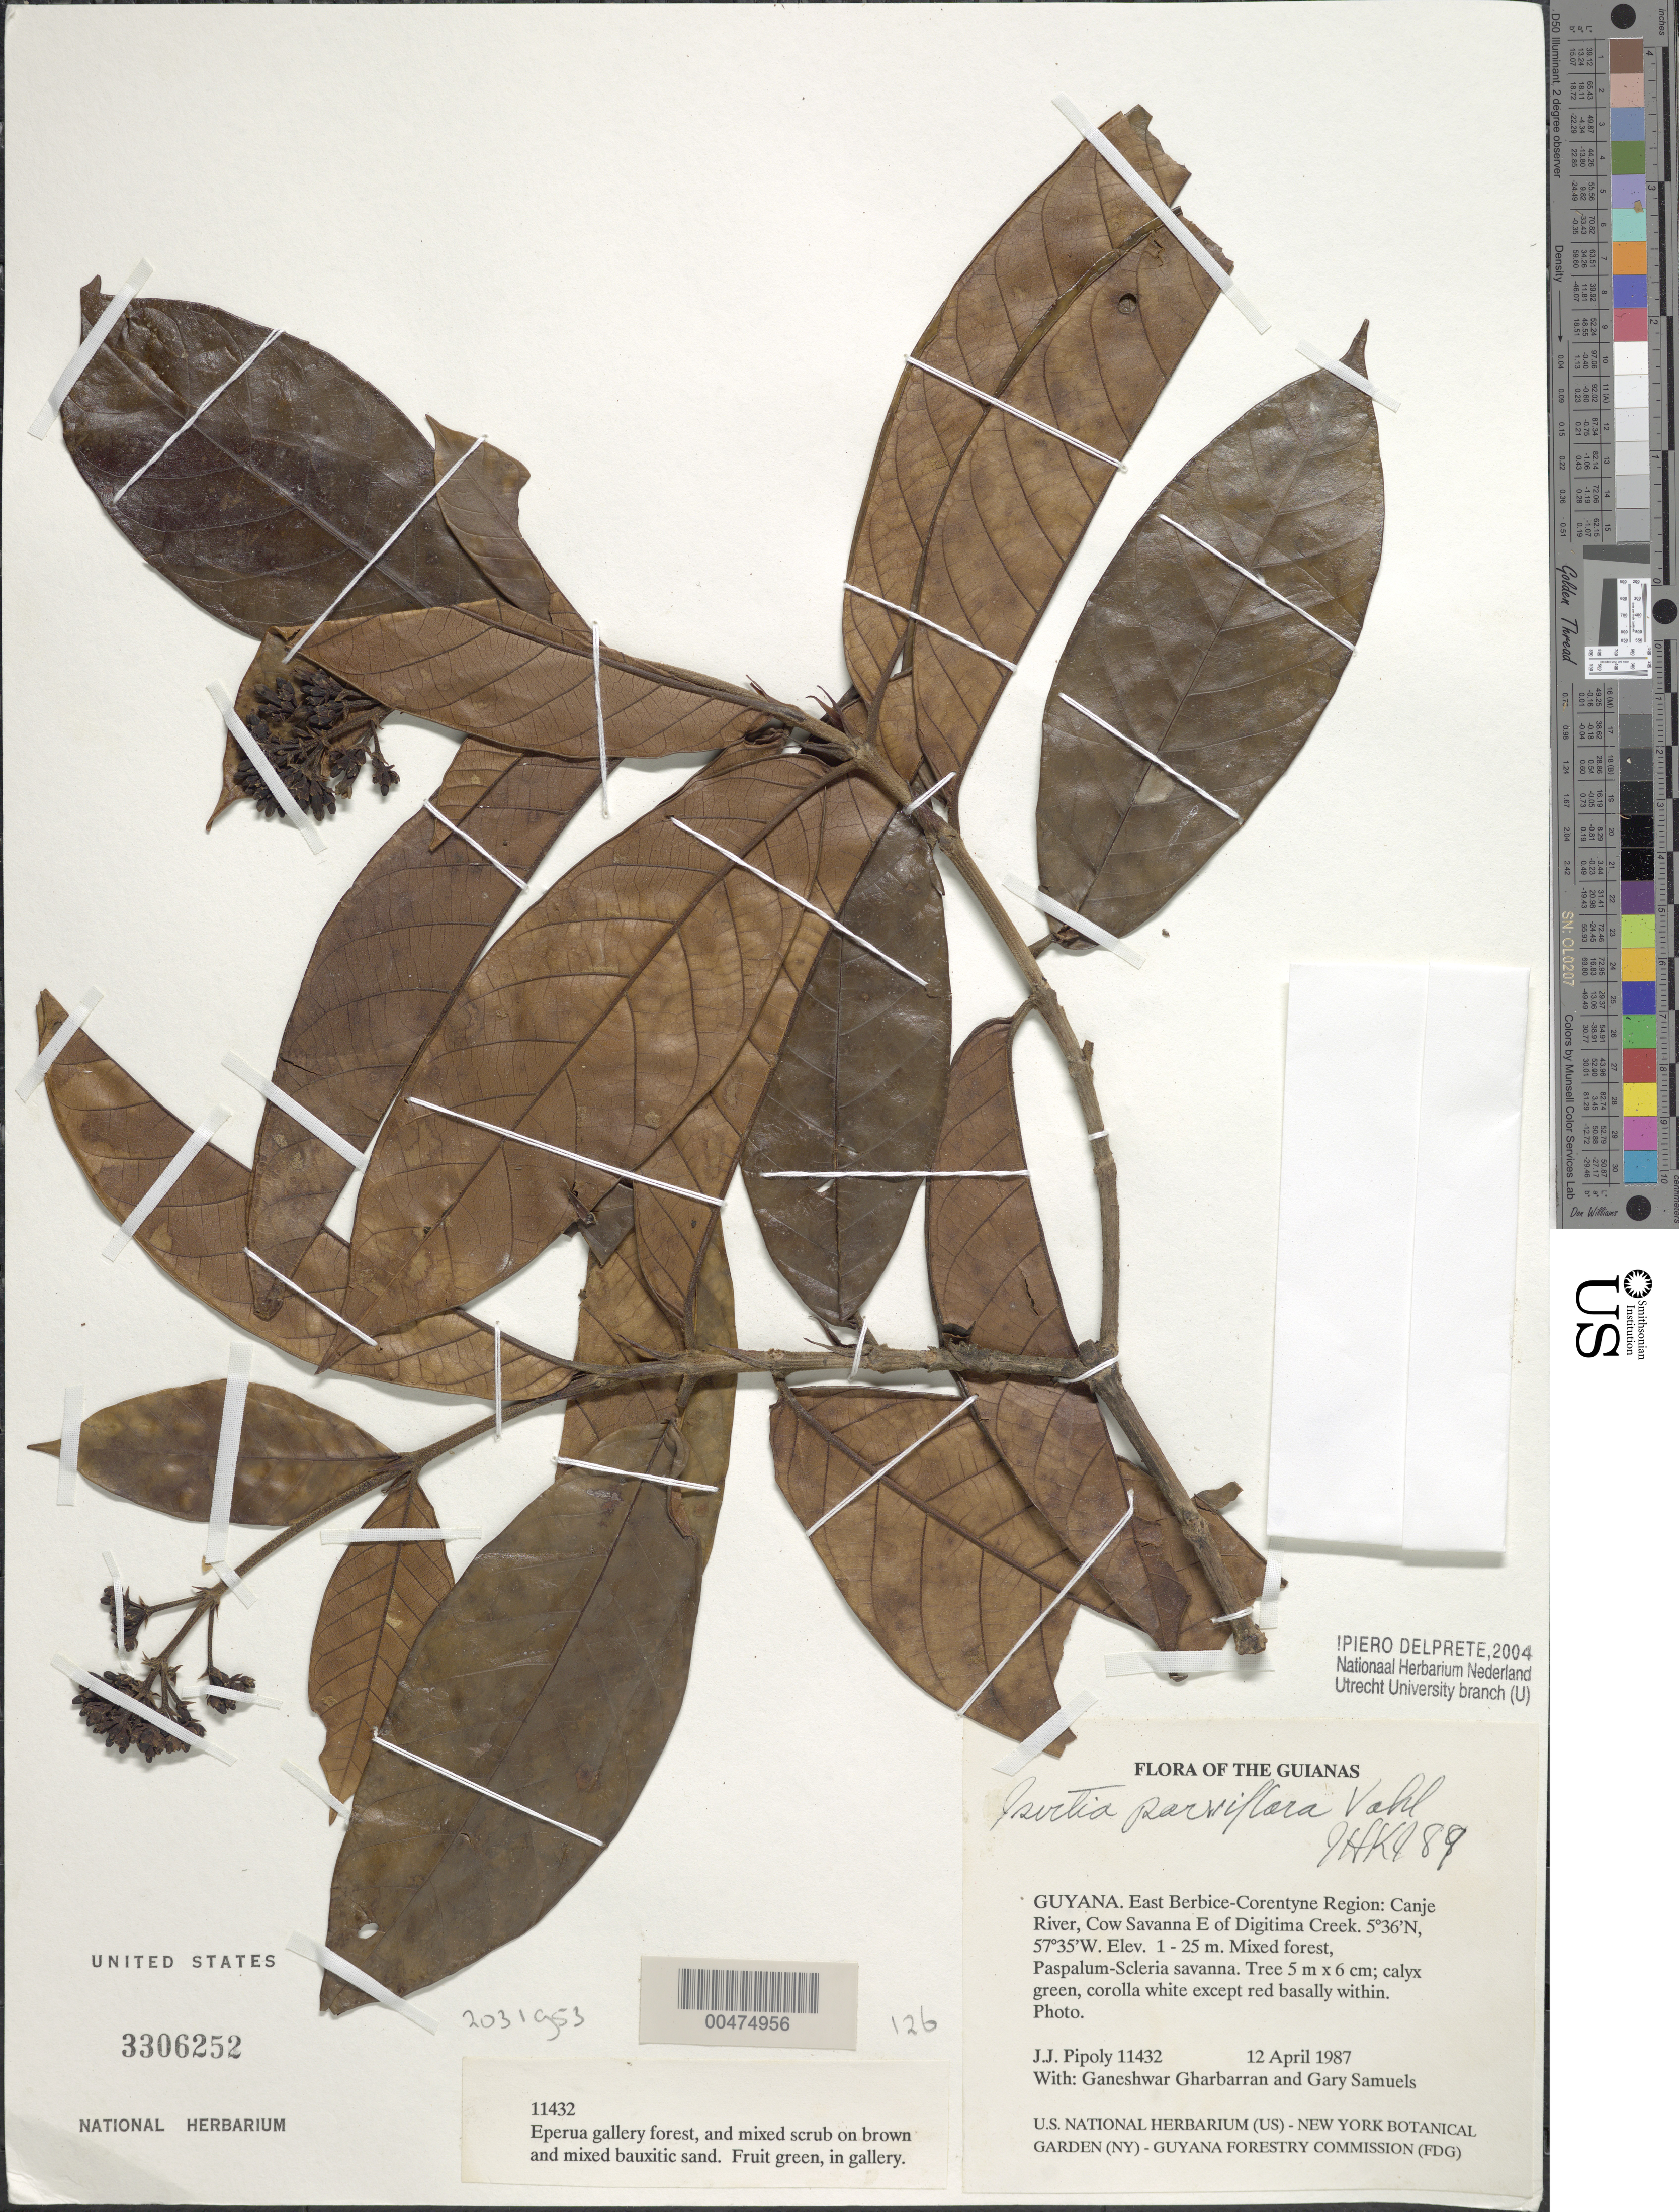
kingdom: Plantae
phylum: Tracheophyta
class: Magnoliopsida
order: Gentianales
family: Rubiaceae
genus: Isertia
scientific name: Isertia parviflora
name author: Vahl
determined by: Kirkbride, J. H.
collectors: J. J. Pipoly, G. Gharbarran & G. Samuels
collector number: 11432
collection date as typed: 12 April 1987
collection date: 1987-04-12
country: Guyana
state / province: E. Berbice-Corentyne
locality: Canje River, Cow Savanna E of Digitima Creek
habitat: Mixed forest, Paspalum-Scleria savanna, Eperua gallery forest and mixed scrub on brown and mixed bauxitic sand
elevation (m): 1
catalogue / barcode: US 3306252